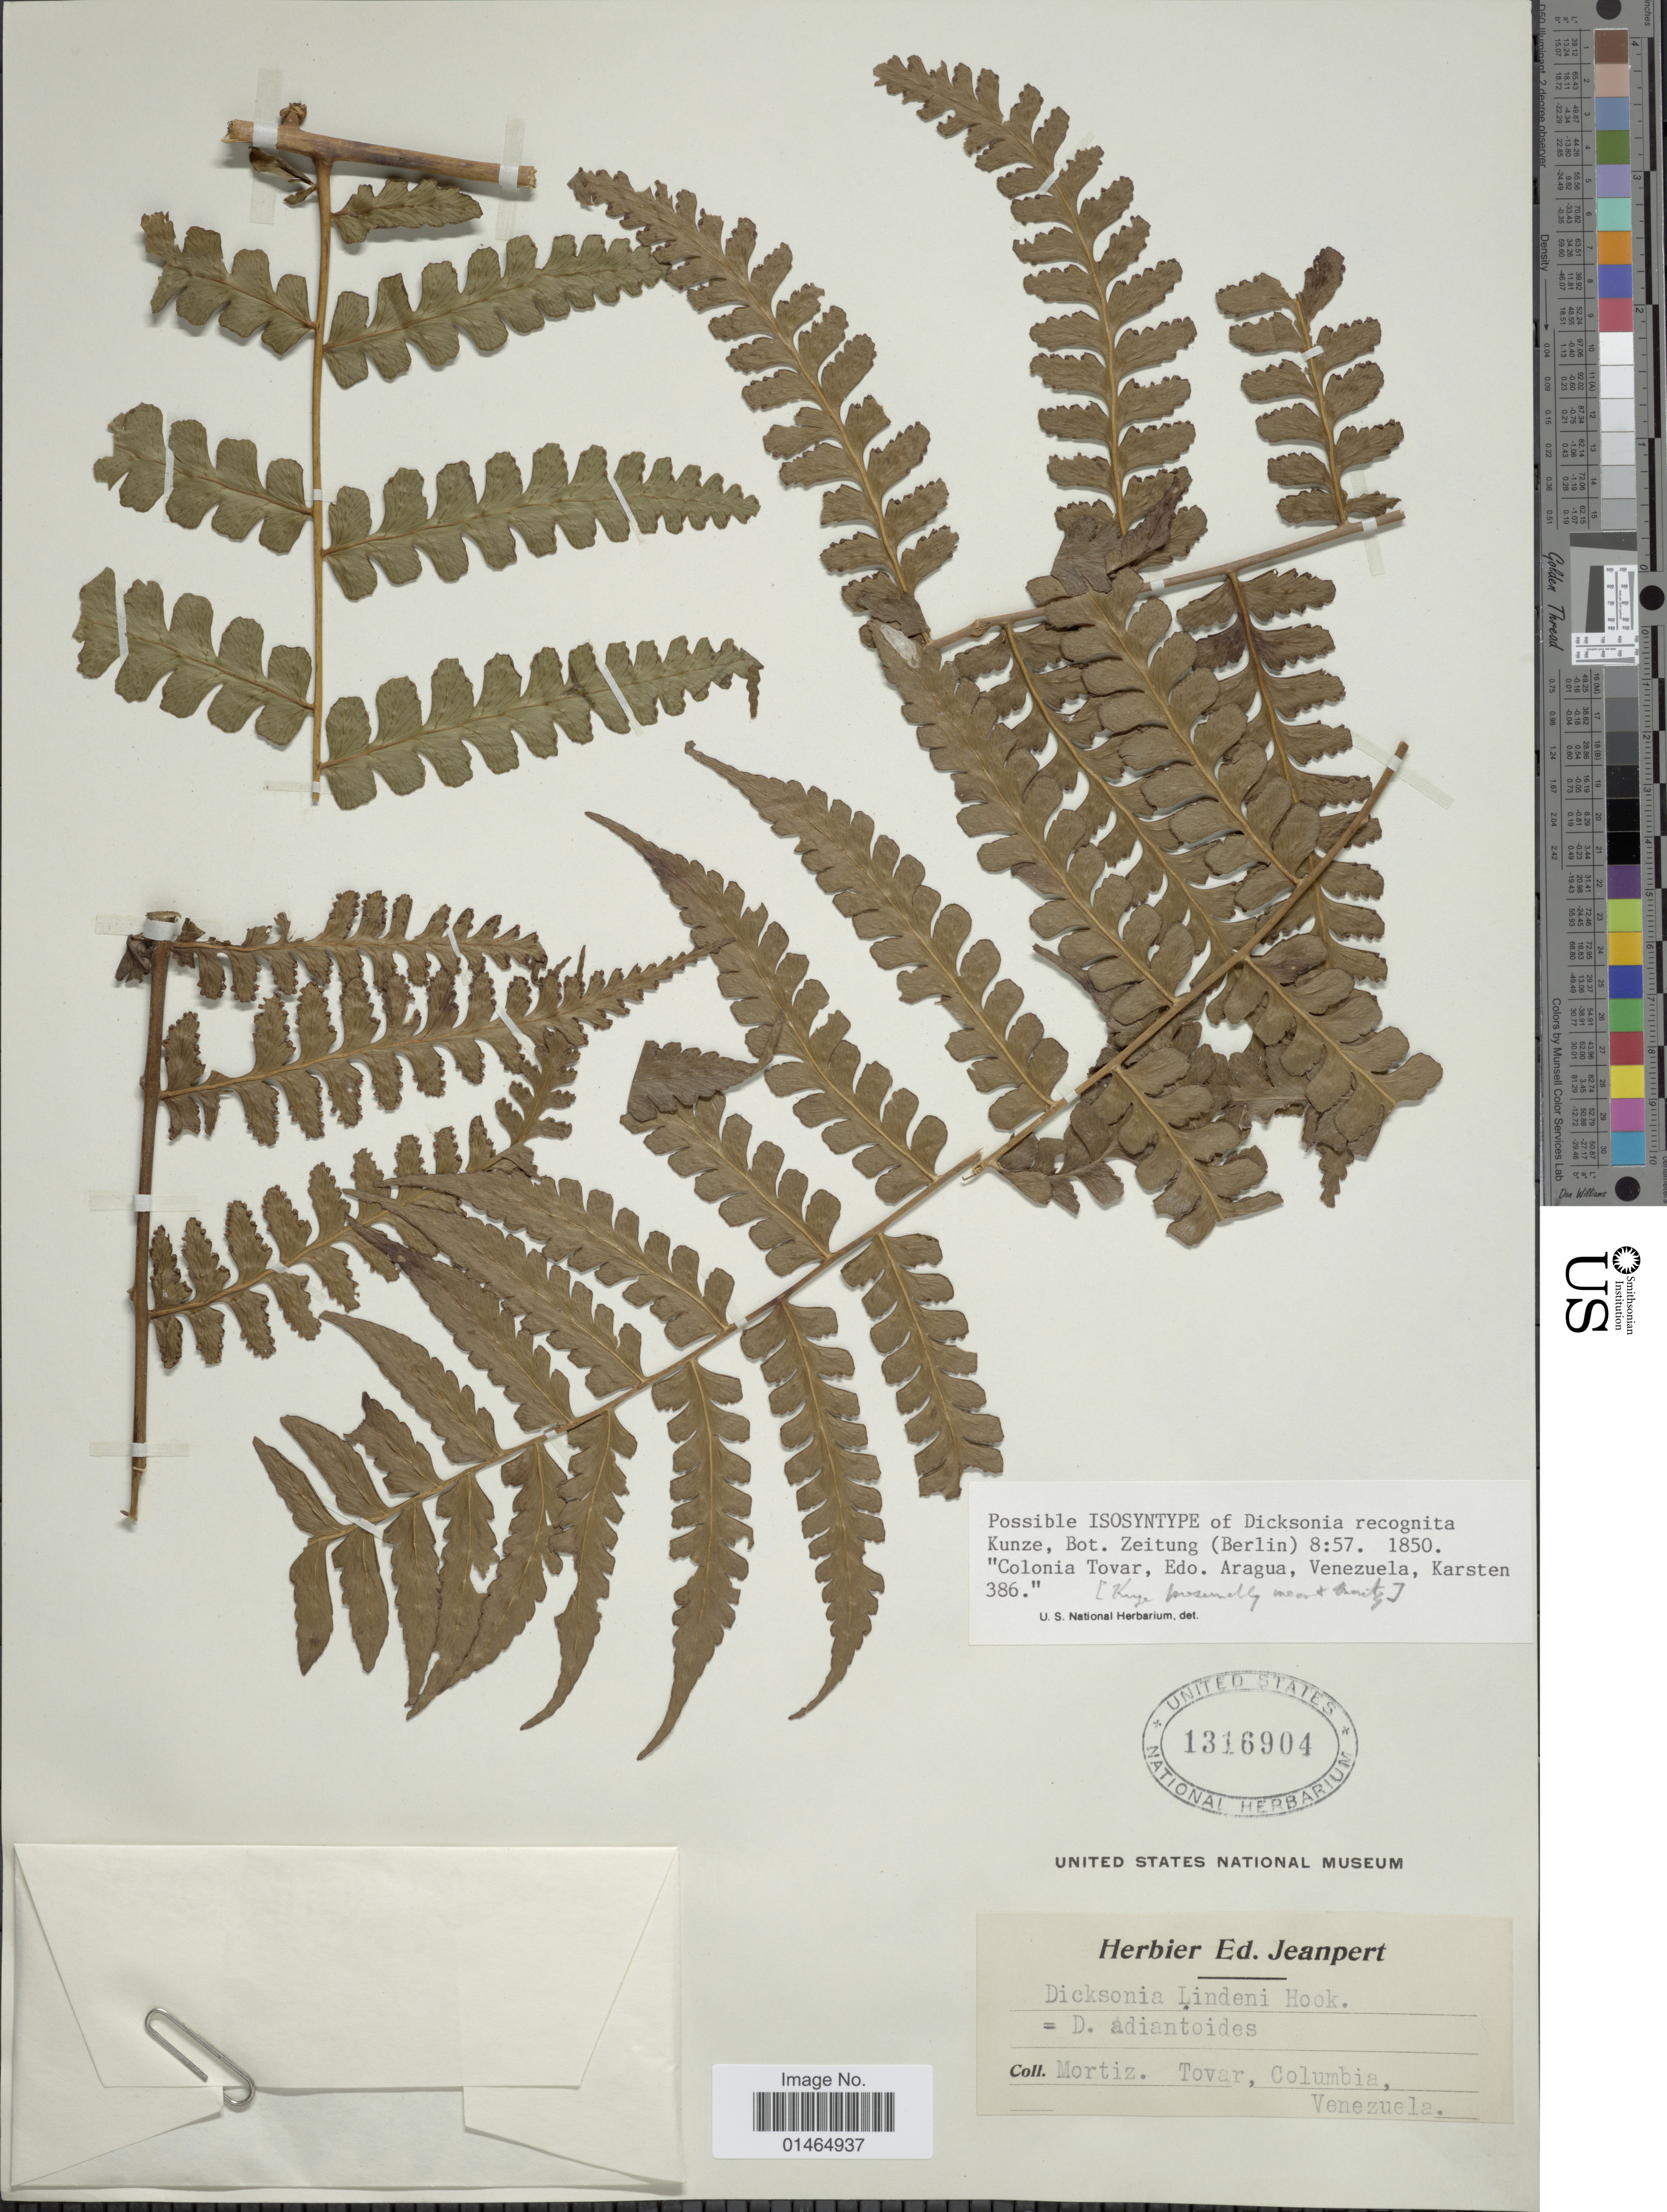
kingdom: Plantae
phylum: Tracheophyta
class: Polypodiopsida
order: Polypodiales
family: Dennstaedtiaceae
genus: Dennstaedtia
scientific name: Dennstaedtia obtusifolia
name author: (Willd.) T. Moore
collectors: Mortiz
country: Venezuela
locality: Tovar, Columbia, Venezuela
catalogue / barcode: US 1316904